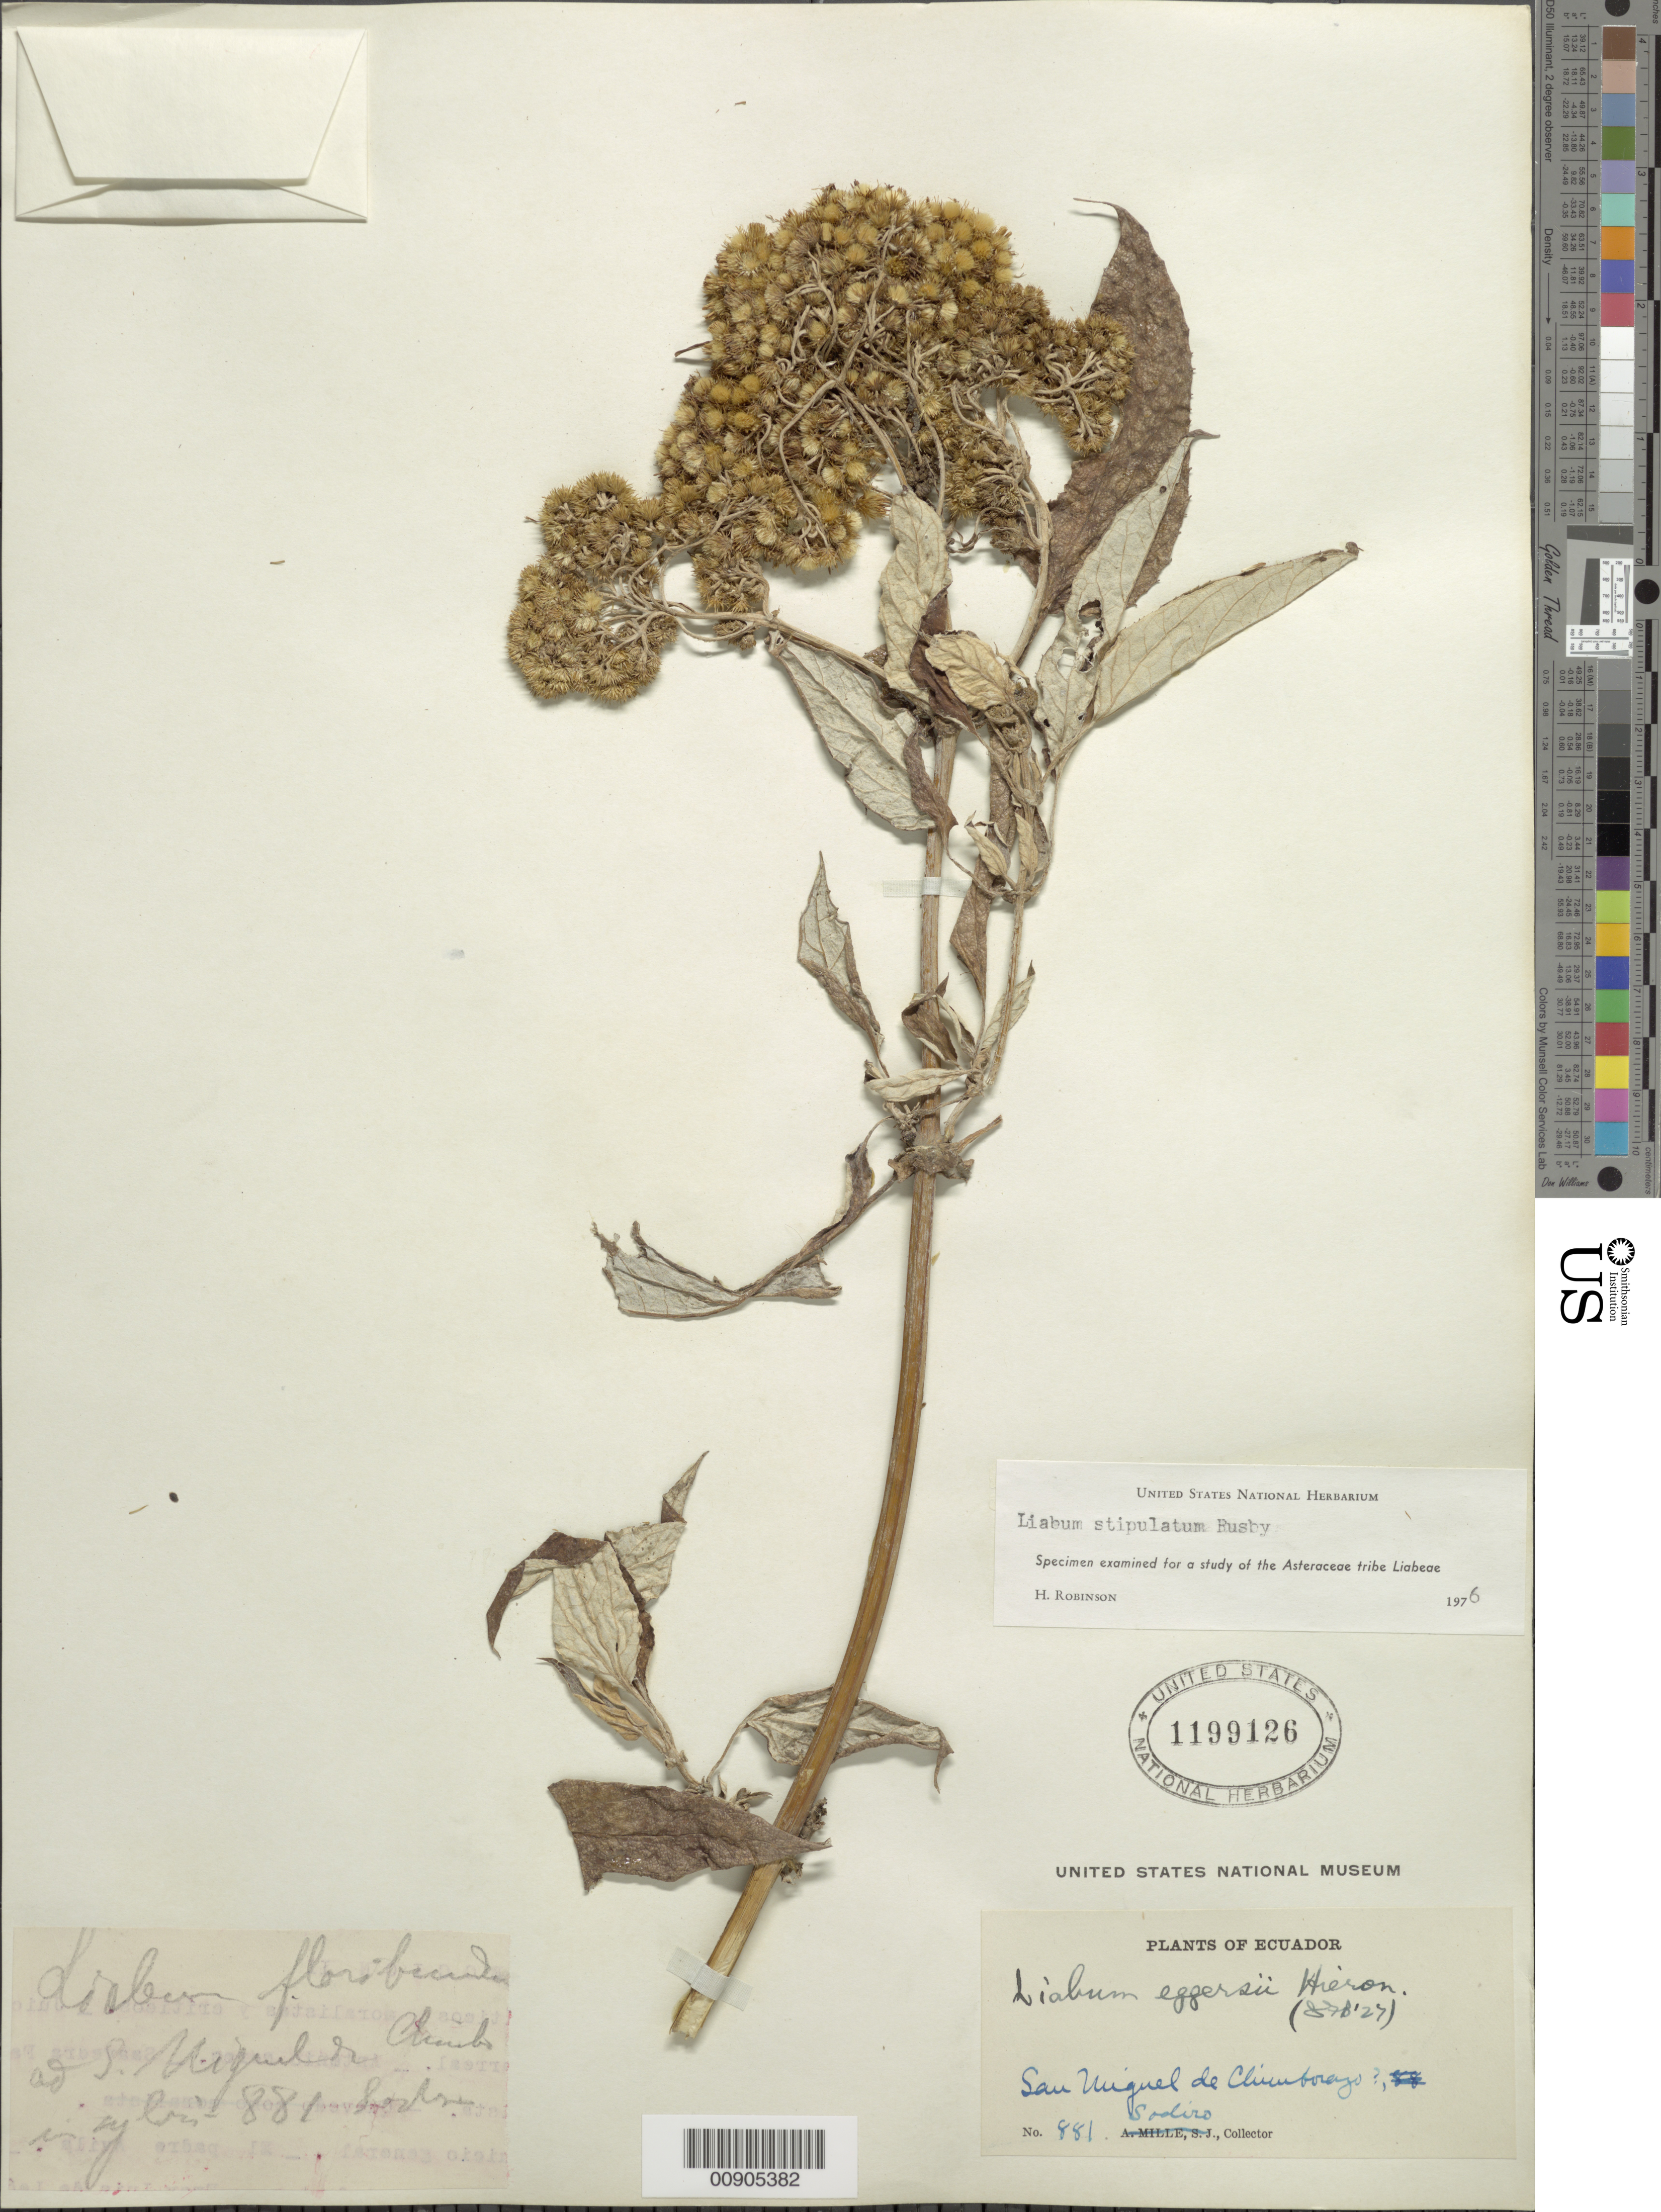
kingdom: Plantae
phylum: Tracheophyta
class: Magnoliopsida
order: Asterales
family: Asteraceae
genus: Liabum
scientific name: Liabum stipulatum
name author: Rusby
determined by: Robinson, Harold E., (US)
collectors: L. Sodiro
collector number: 881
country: Ecuador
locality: San Miguel de Chimborago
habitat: Sylvis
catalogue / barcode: US 1199126